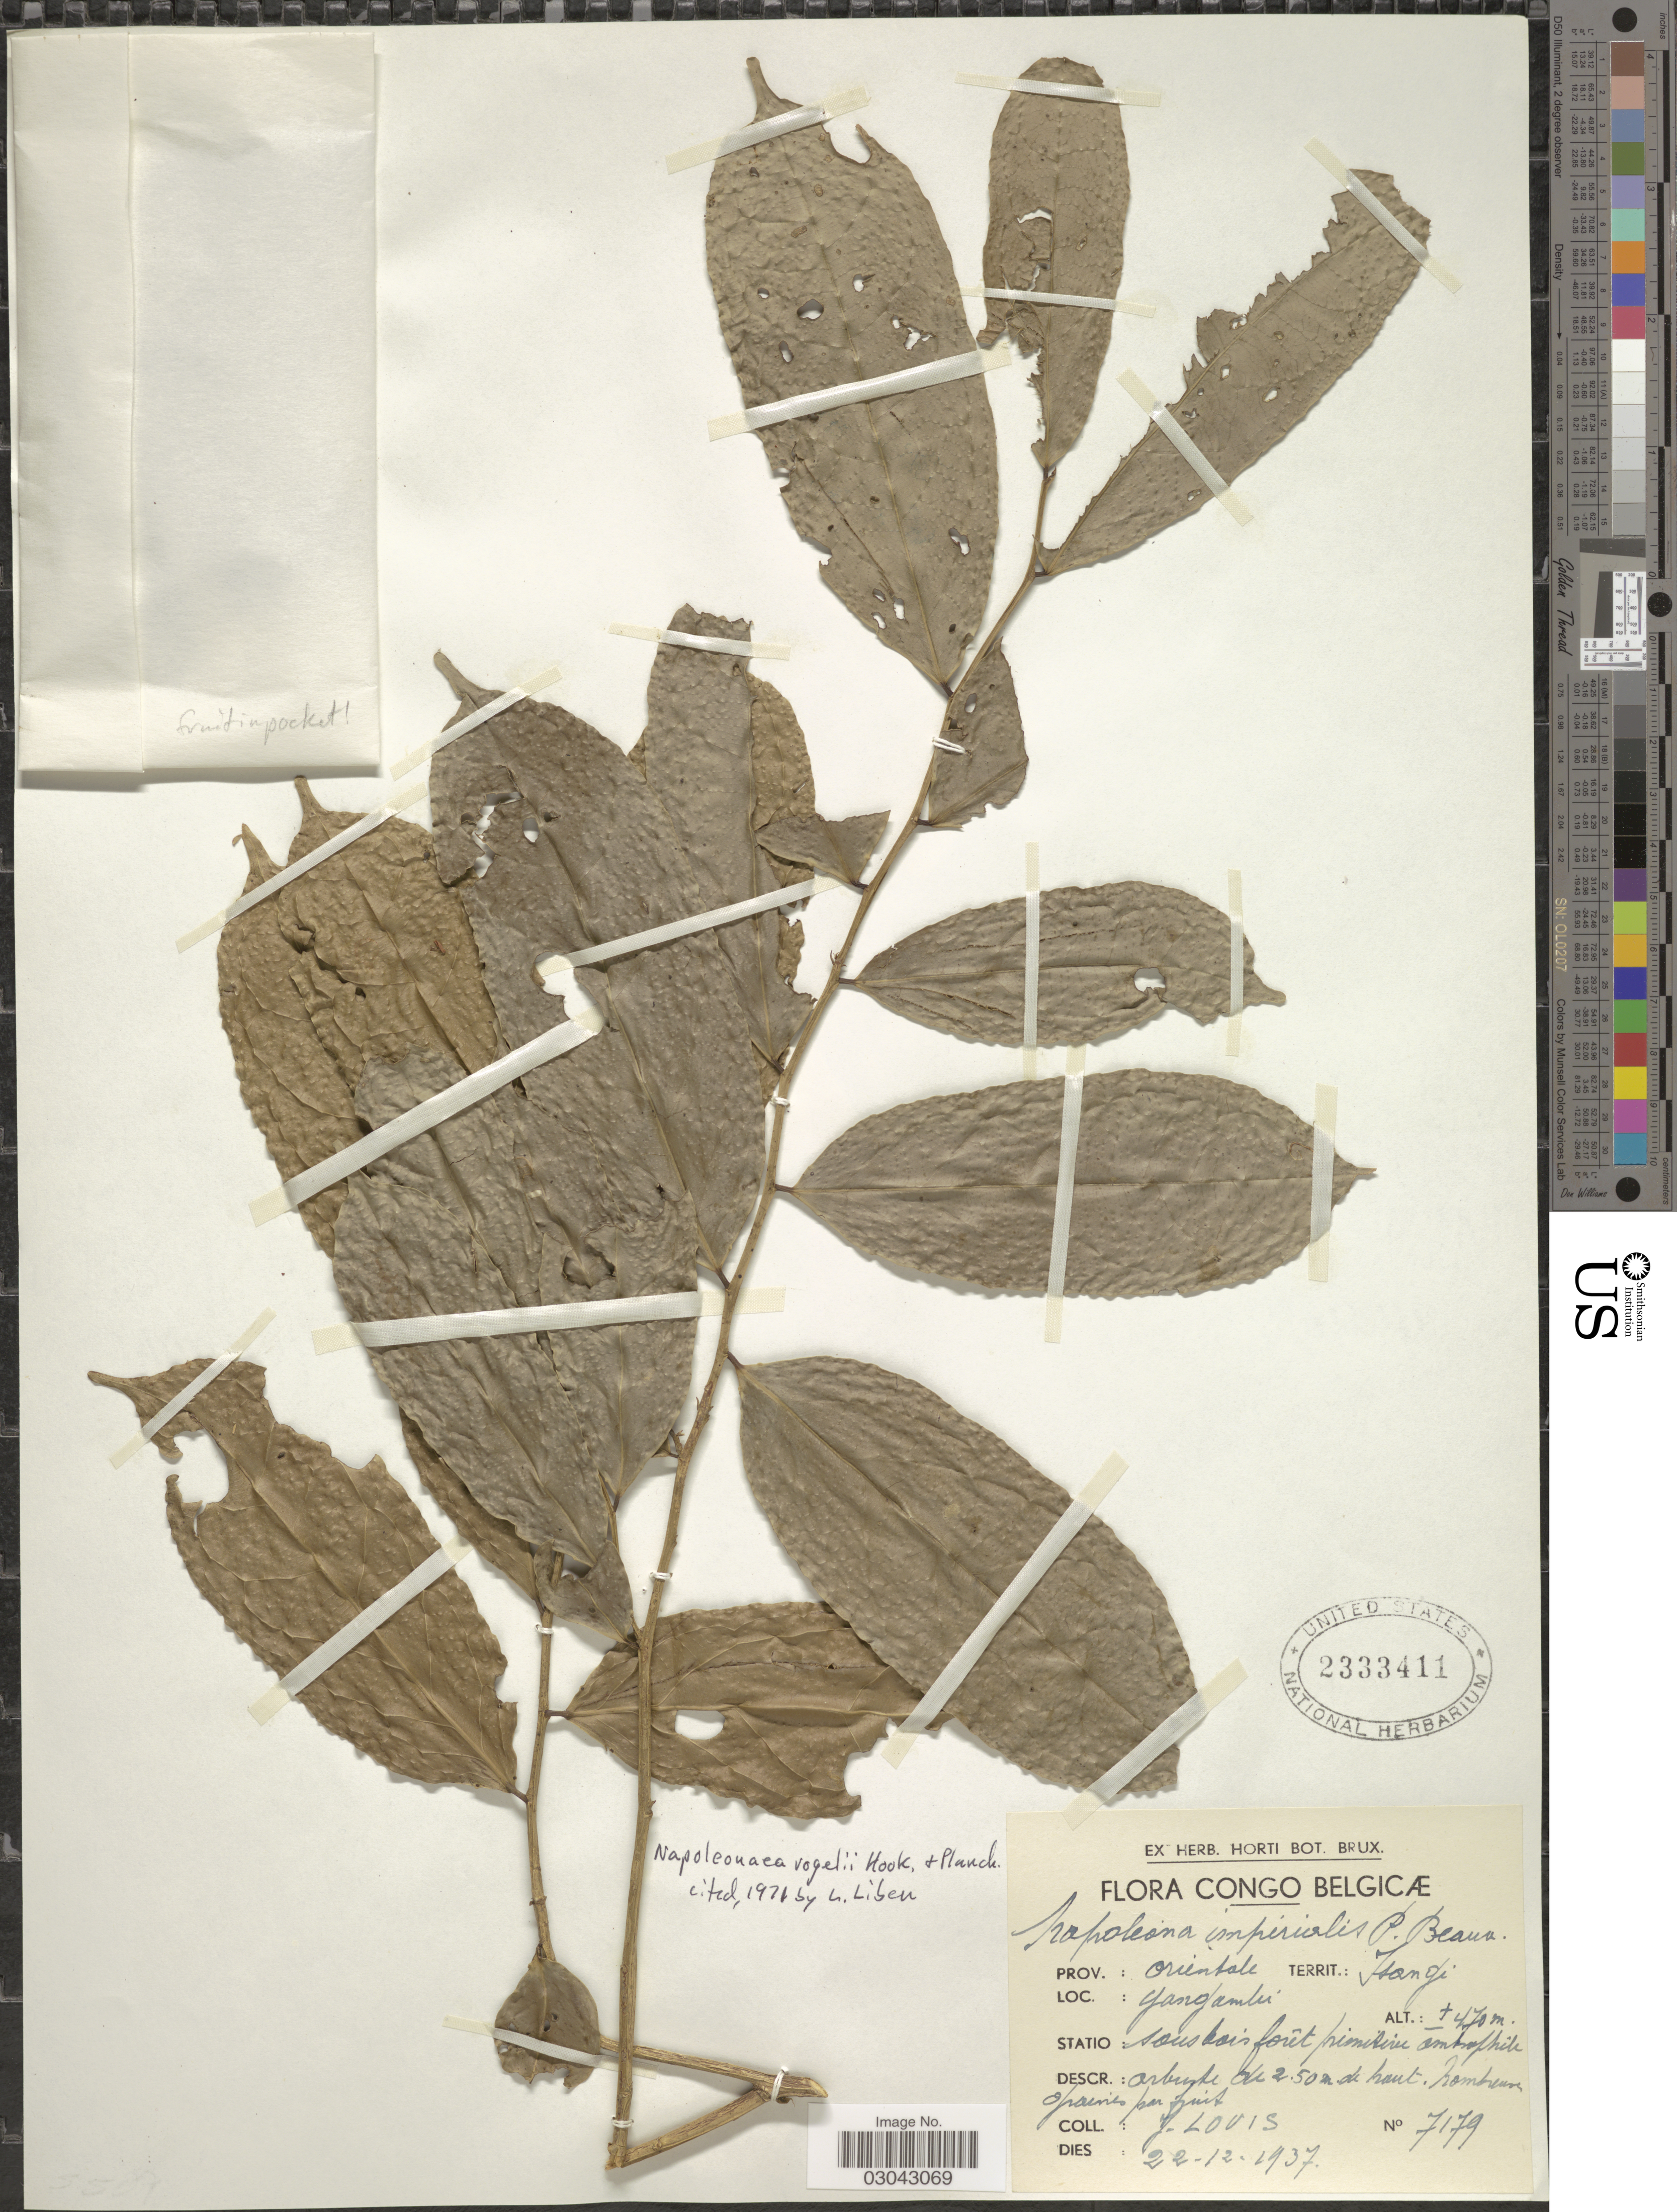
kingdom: Plantae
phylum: Tracheophyta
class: Magnoliopsida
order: Ericales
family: Lecythidaceae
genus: Napoleonaea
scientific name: Napoleonaea vogelii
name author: Hook. & Planch.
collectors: J. Louis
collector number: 7179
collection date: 1937-12-22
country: Congo, Democratic Republic of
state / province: Tshopo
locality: Congo Belge, Prov.: Orientale, Territ.: Isangi, Yangambi.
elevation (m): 470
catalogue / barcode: US 2333411